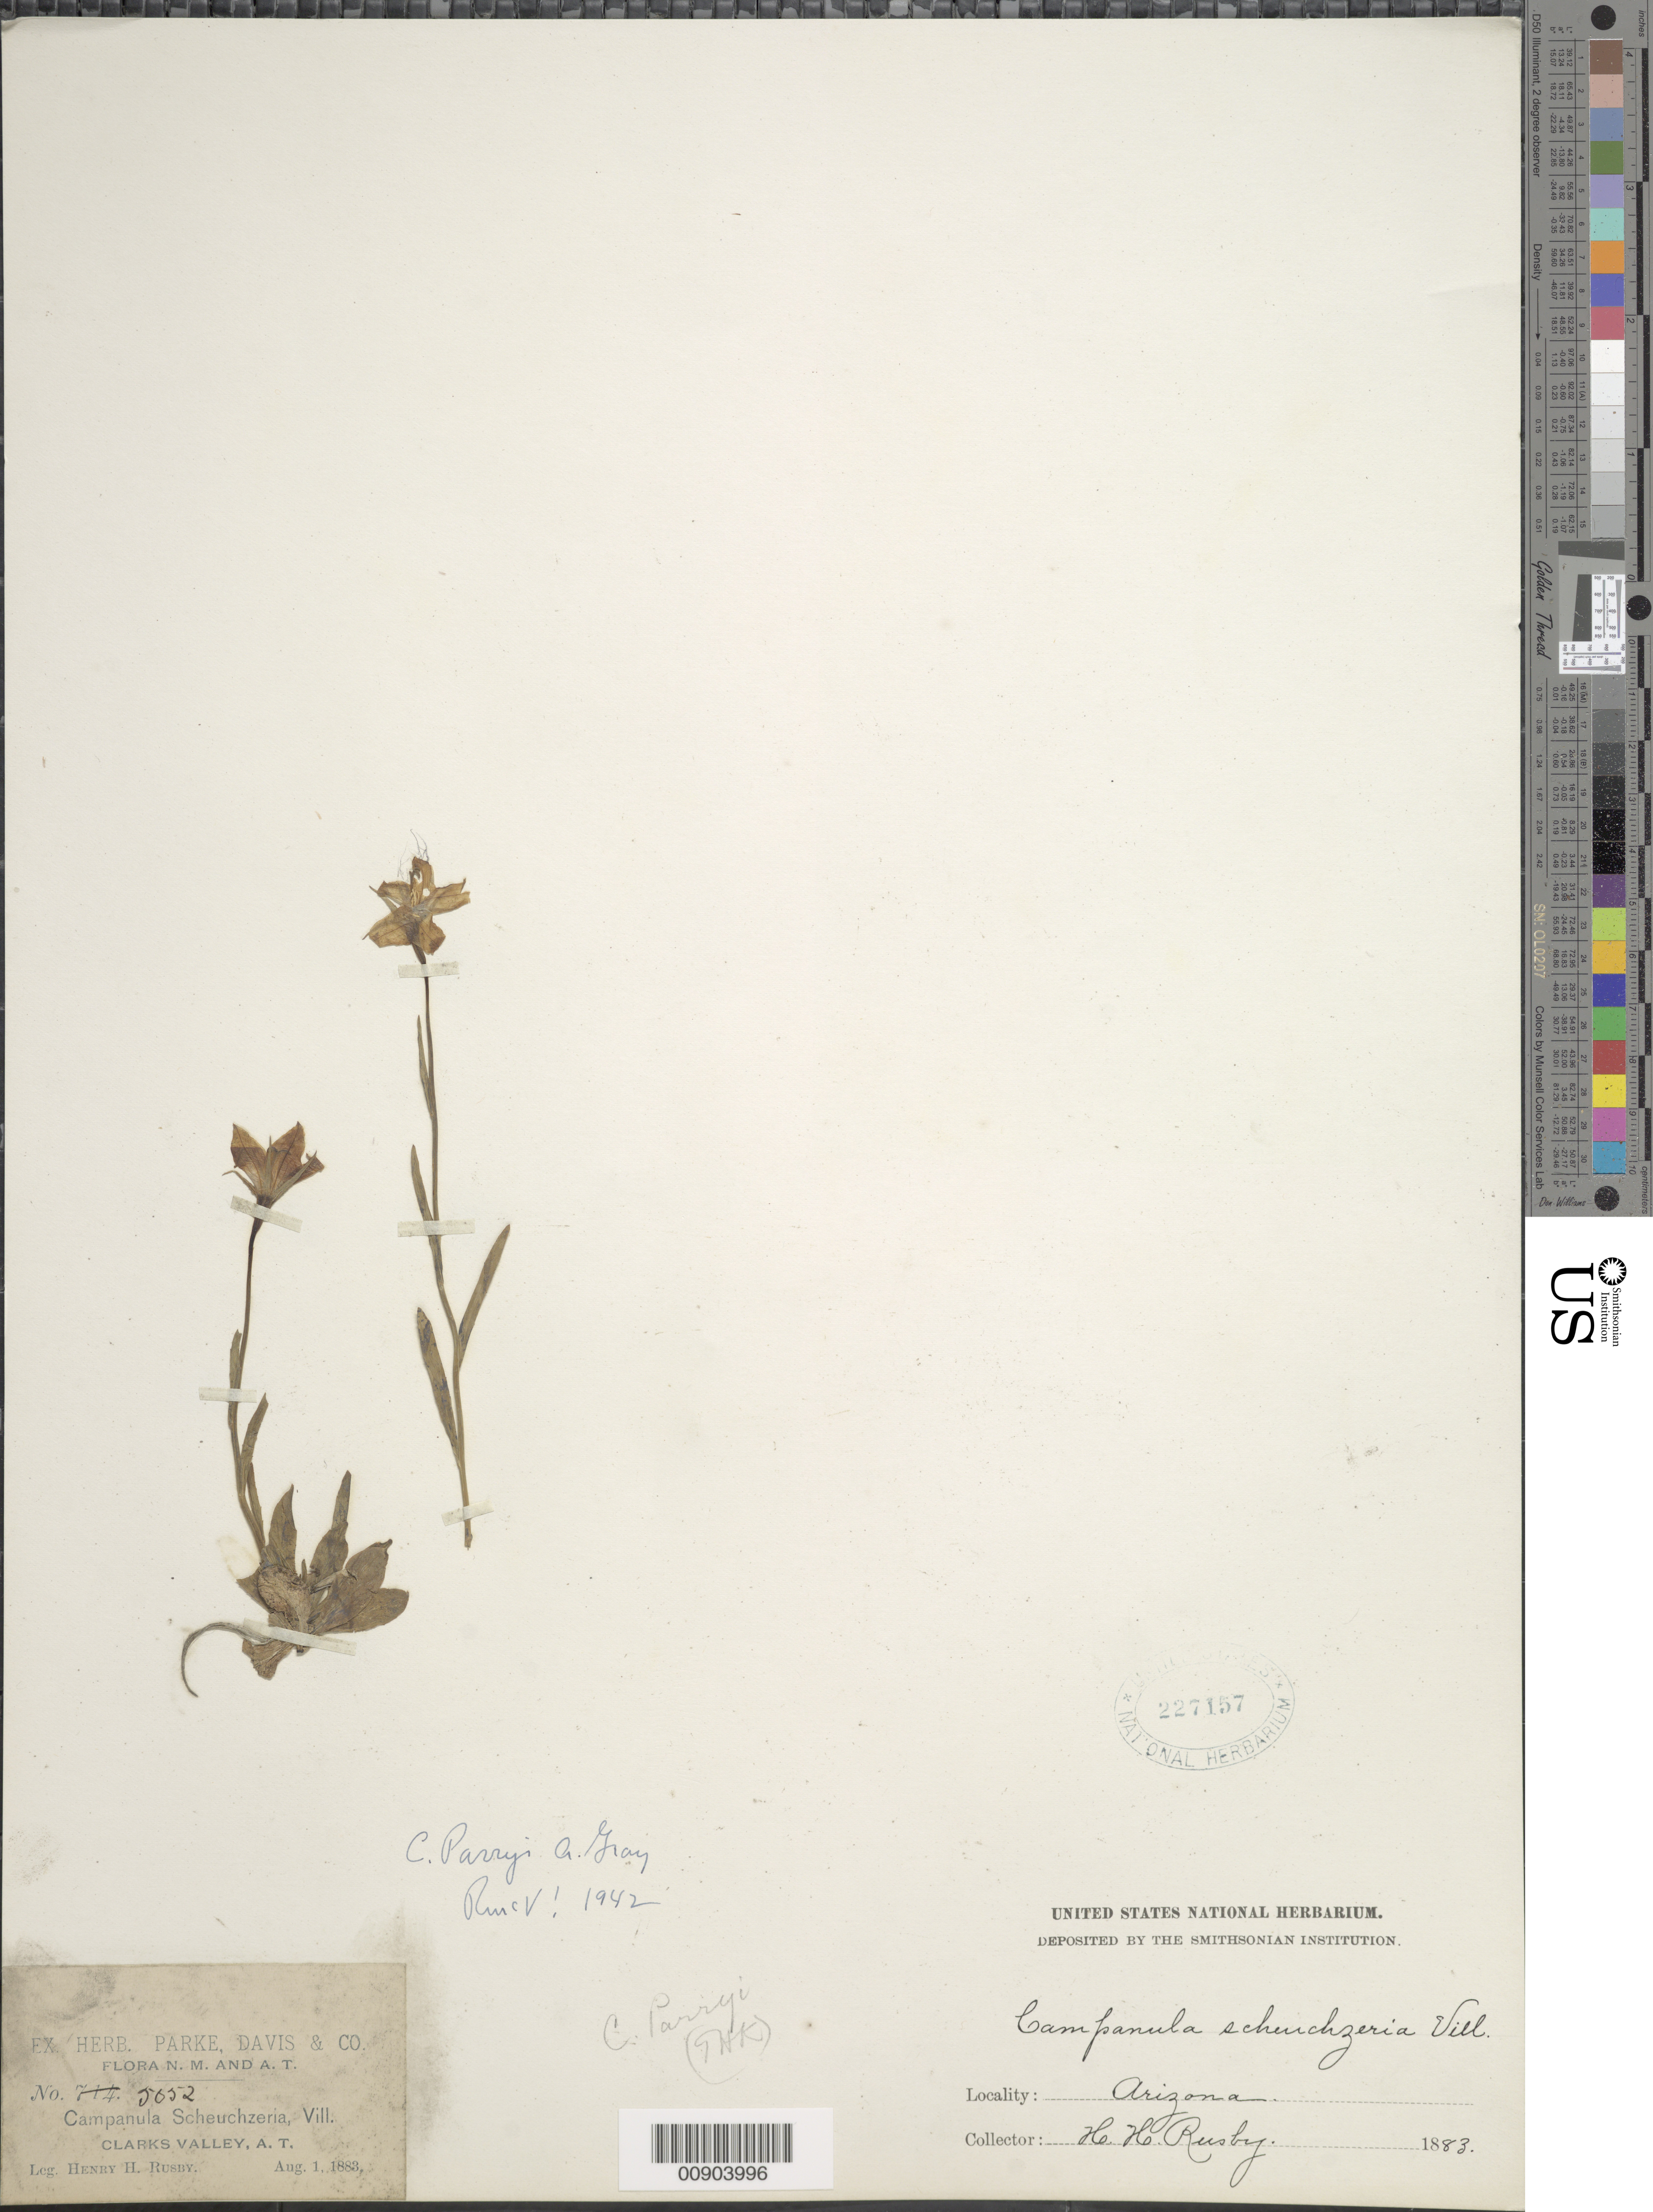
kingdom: Plantae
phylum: Tracheophyta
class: Magnoliopsida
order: Asterales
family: Campanulaceae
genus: Campanula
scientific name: Campanula parryi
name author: A. Gray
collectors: H. H. Rusby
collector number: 5052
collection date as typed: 01 Aug 1883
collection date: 1883-08-01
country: United States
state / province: Arizona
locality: Clark's Valley.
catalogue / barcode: US 227157